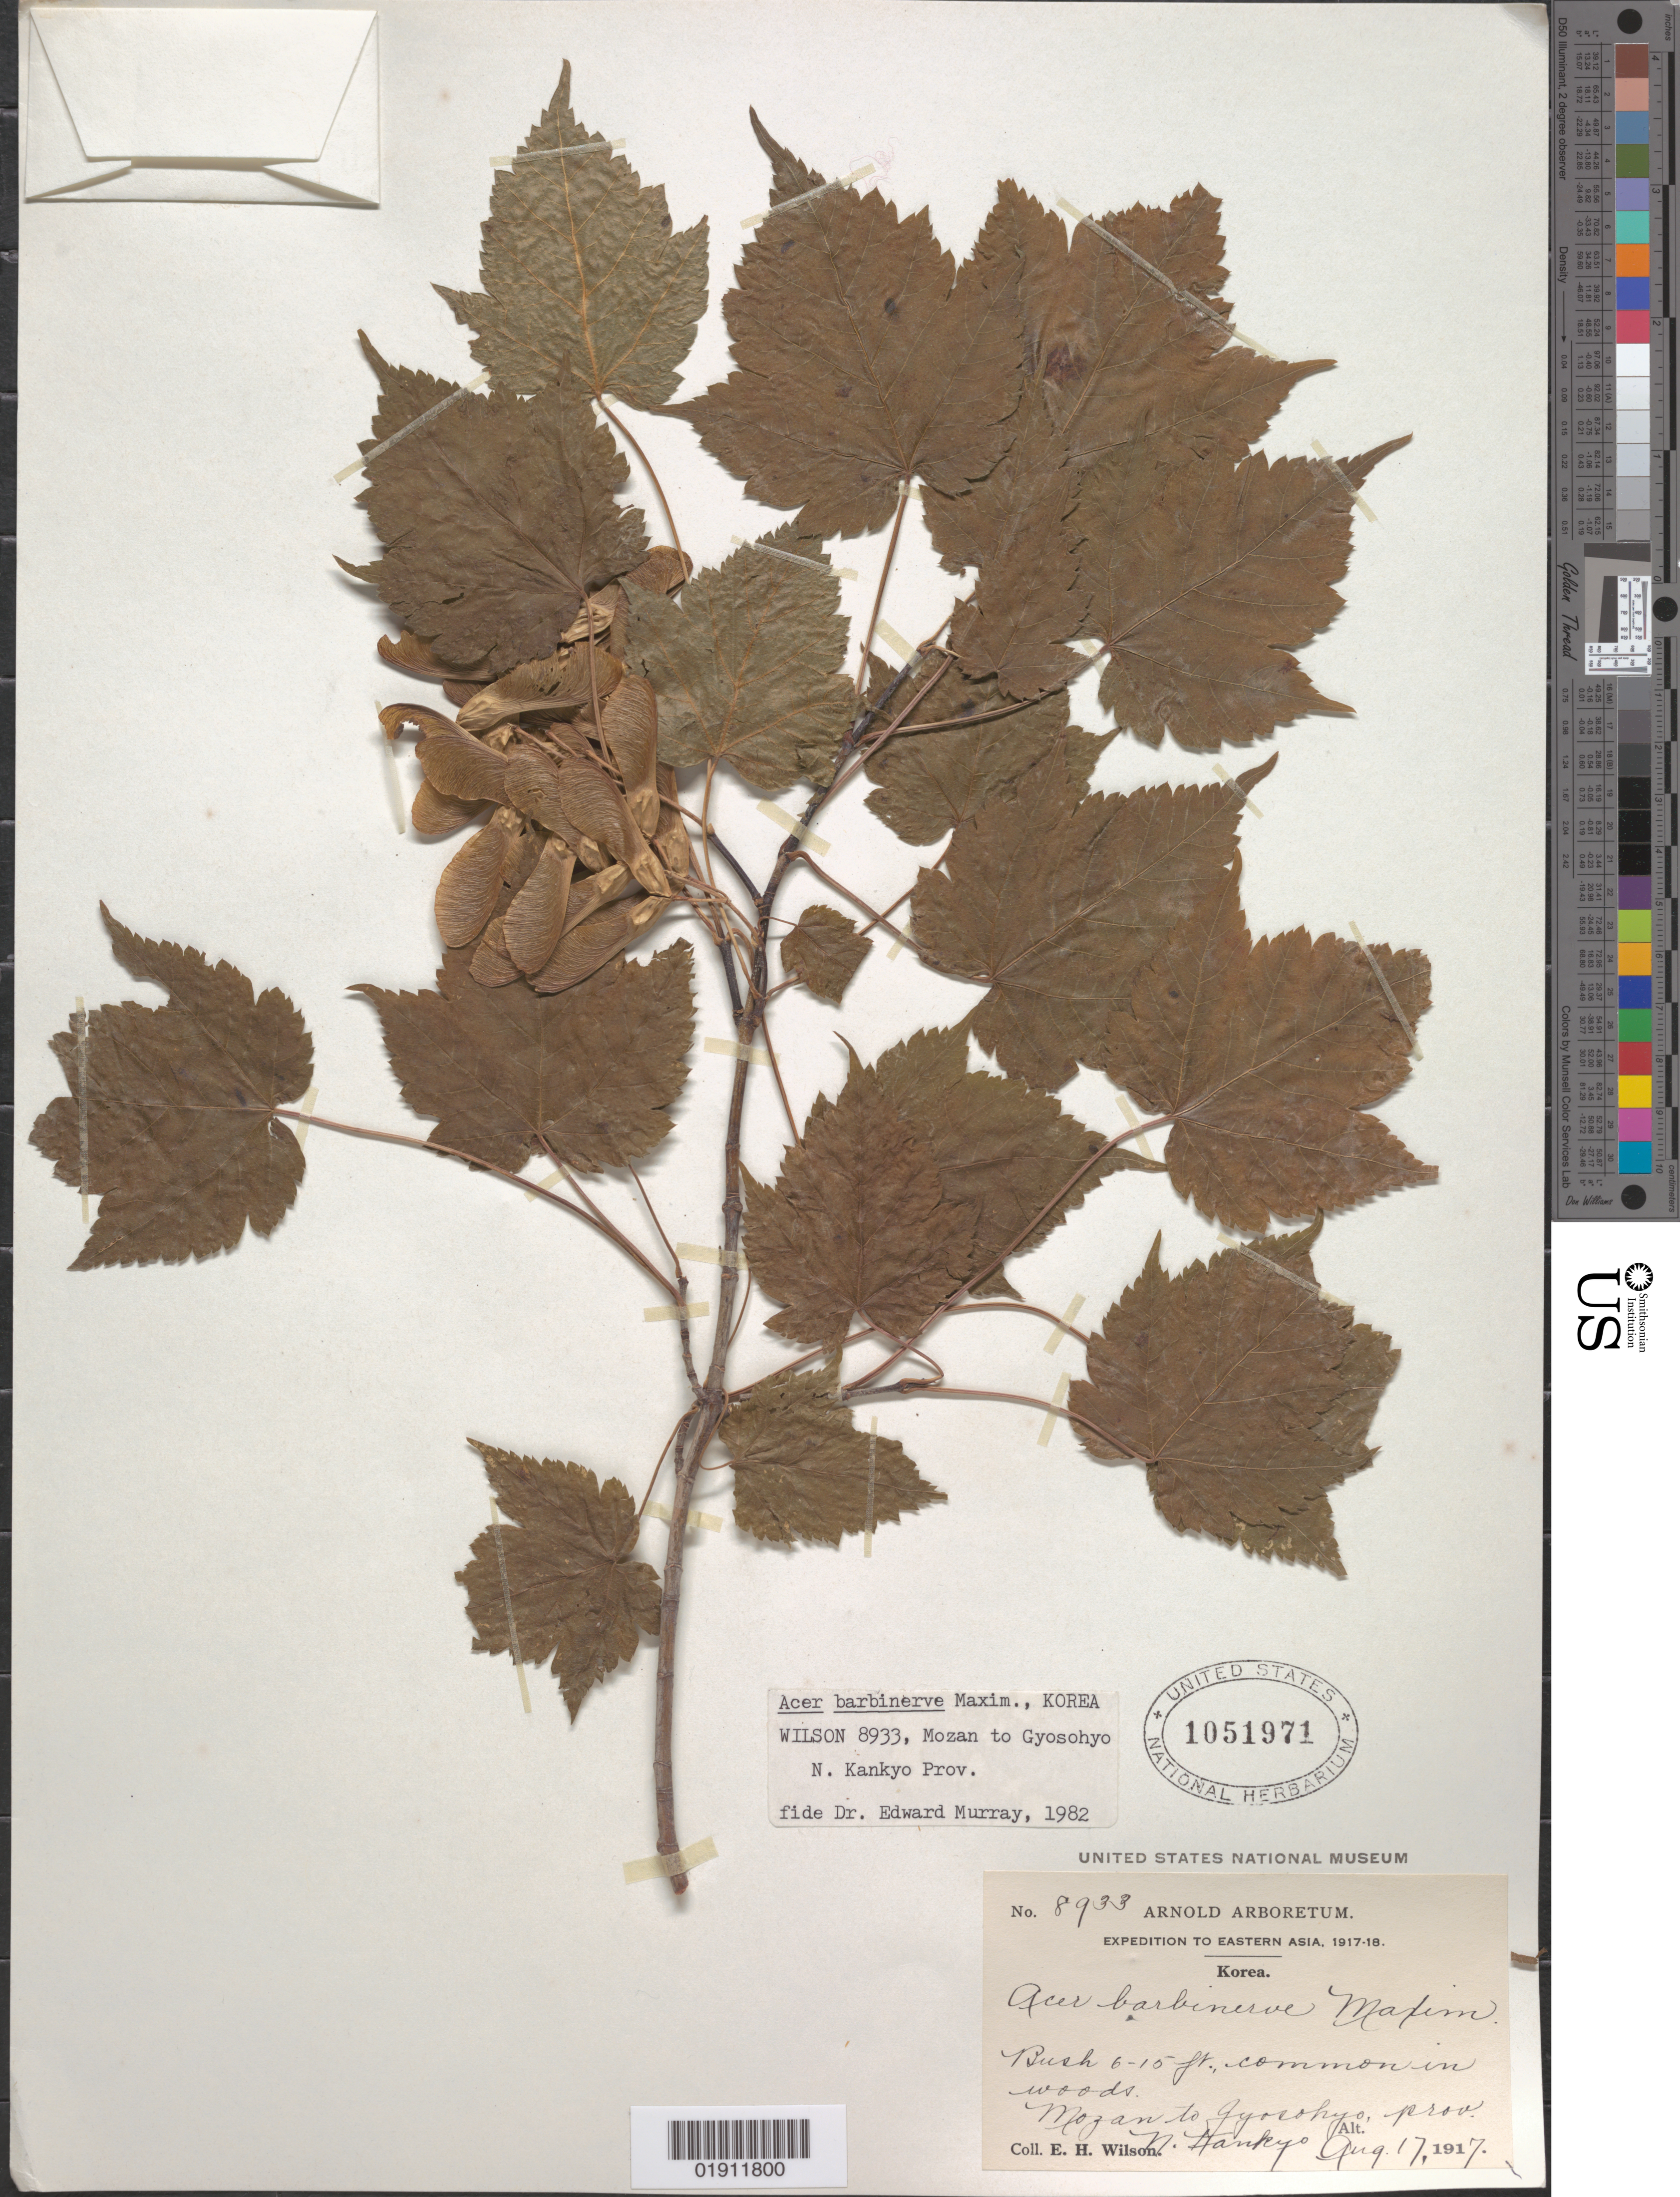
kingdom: Plantae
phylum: Tracheophyta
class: Magnoliopsida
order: Sapindales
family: Sapindaceae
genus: Acer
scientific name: Acer barbinerve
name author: Maxim.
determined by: Murray, Edward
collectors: E. H. Wilson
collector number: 8933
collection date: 1917-08-17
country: North Korea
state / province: North Hamgyong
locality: Prov. N. Kankyo [North Hamgyong Province], Mozan to Gyosohyo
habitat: Common in woods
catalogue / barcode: US 1051971